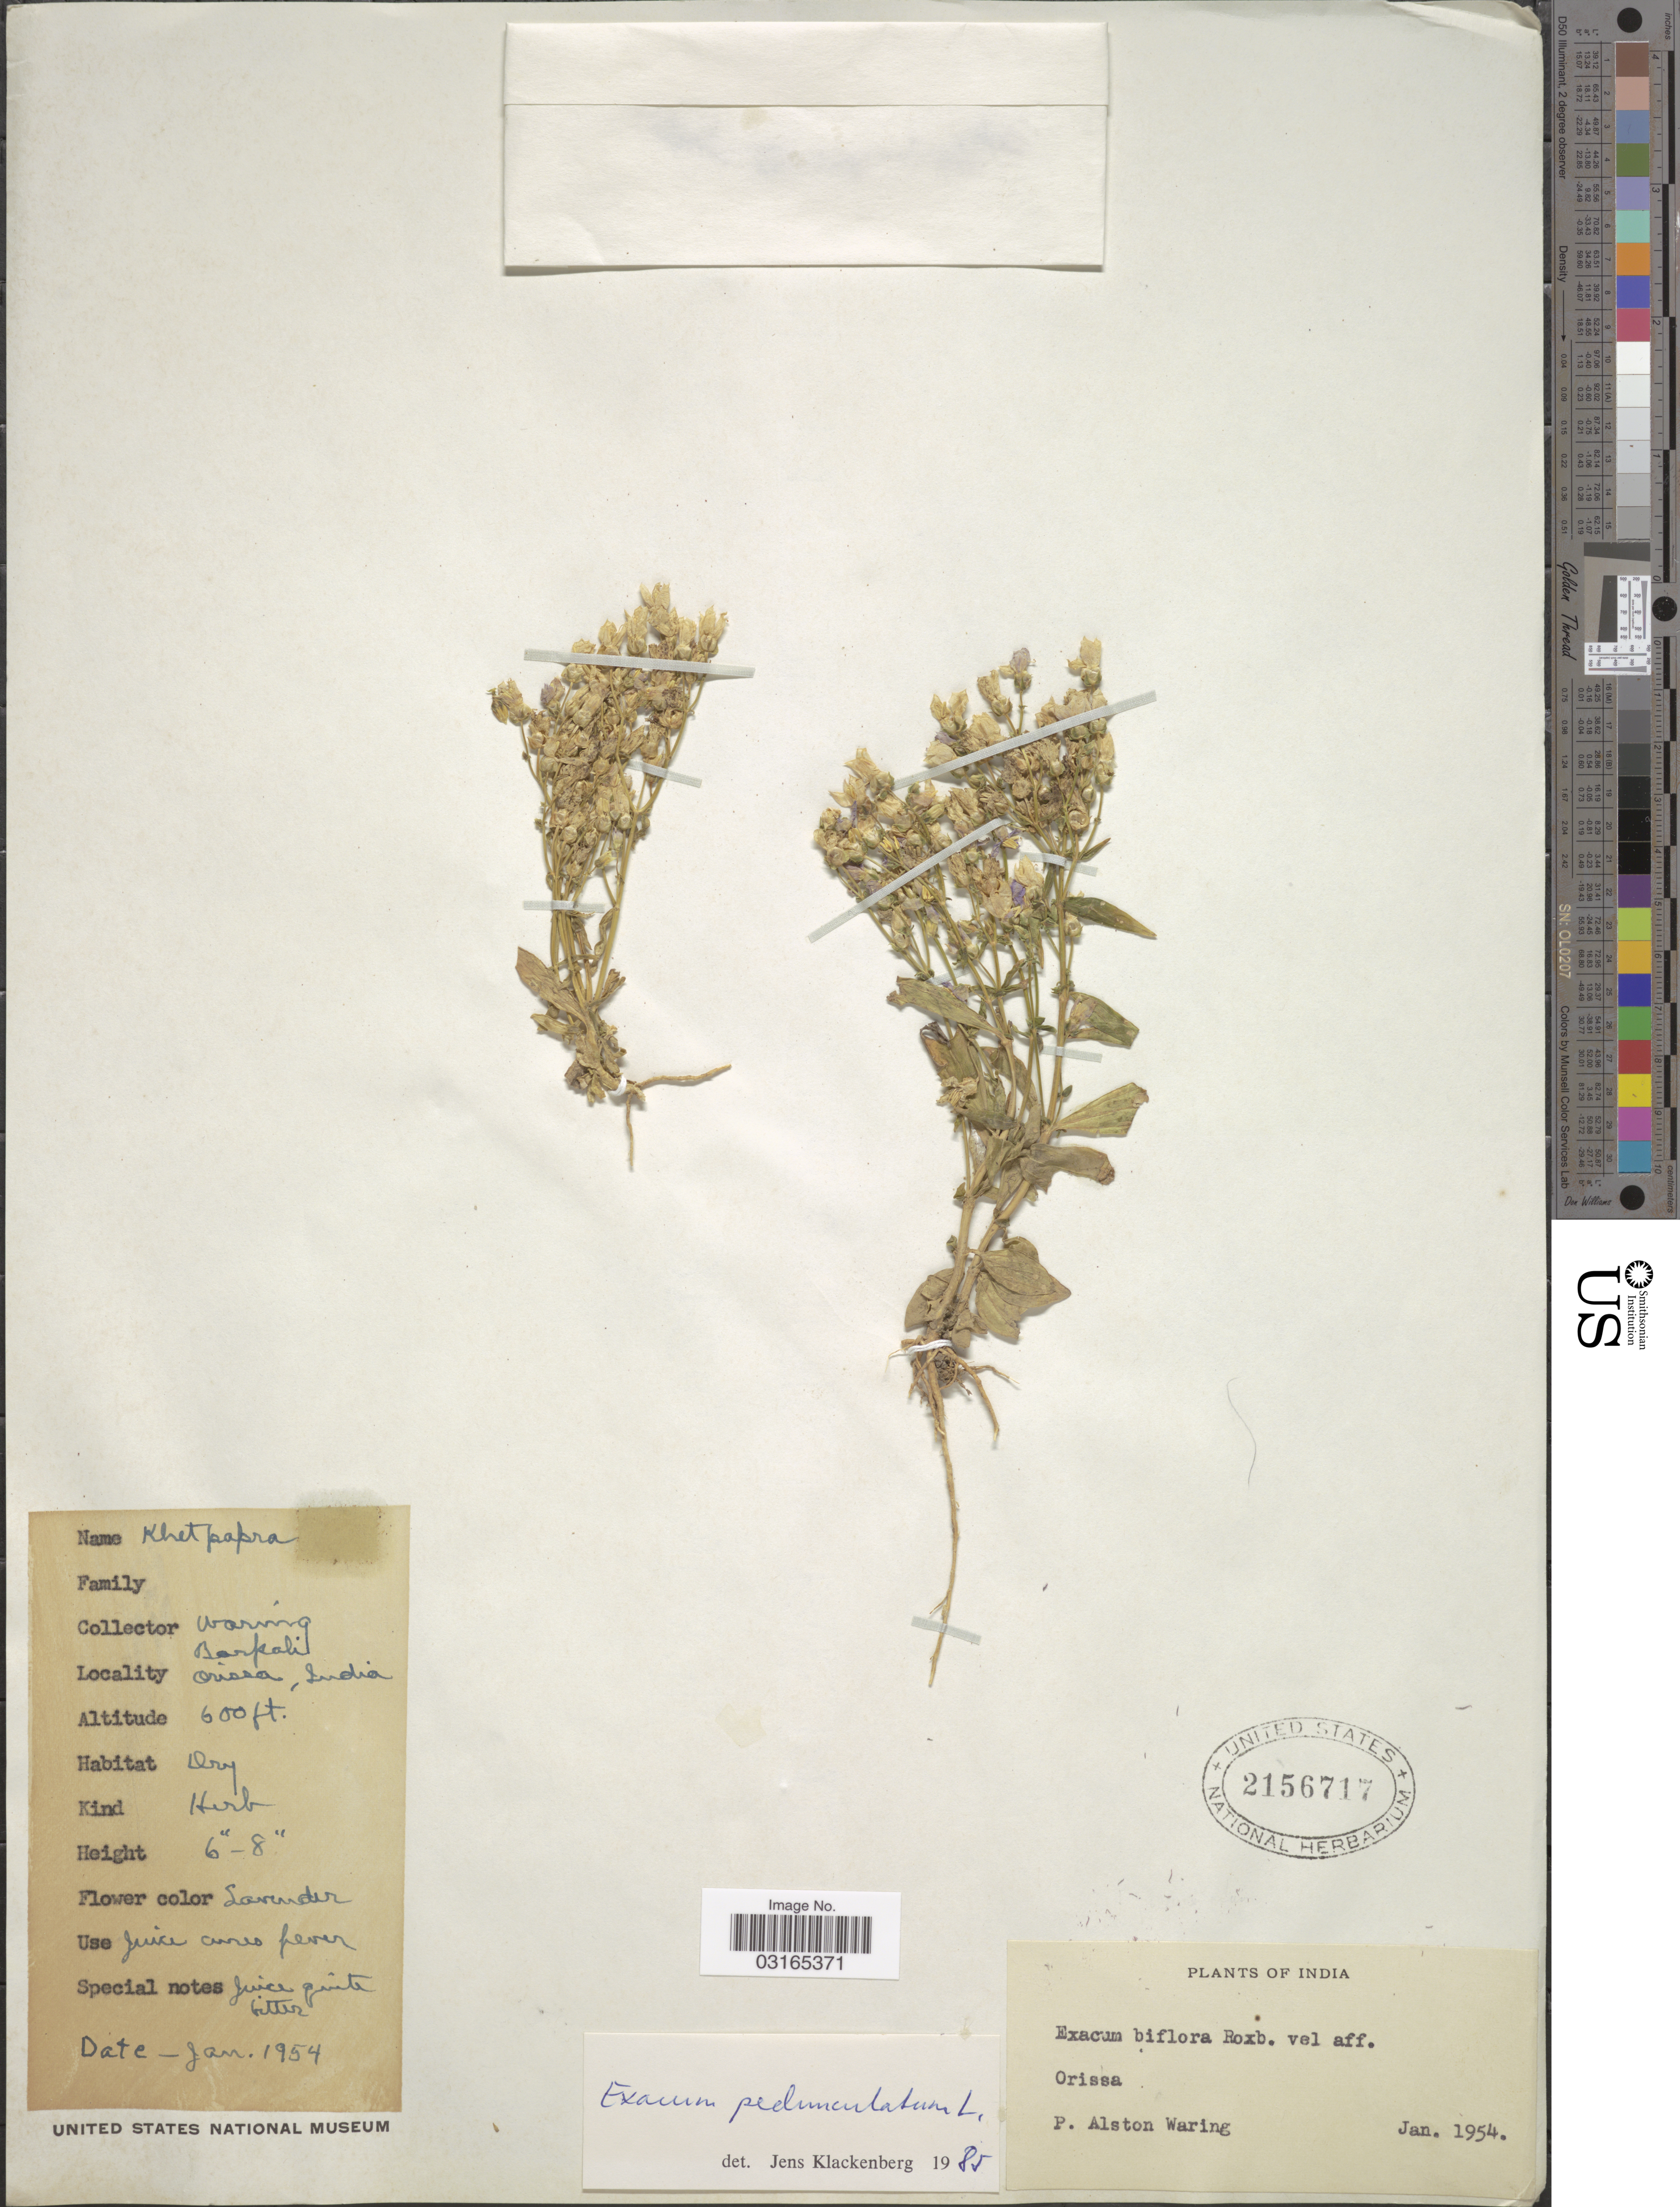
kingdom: Plantae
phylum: Tracheophyta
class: Magnoliopsida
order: Gentianales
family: Gentianaceae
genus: Exacum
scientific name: Exacum pedunculatum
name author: L.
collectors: P. Waring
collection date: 1954-01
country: India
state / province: Orissa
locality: Barpali, Orissa.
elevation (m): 183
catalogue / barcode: US 2156717